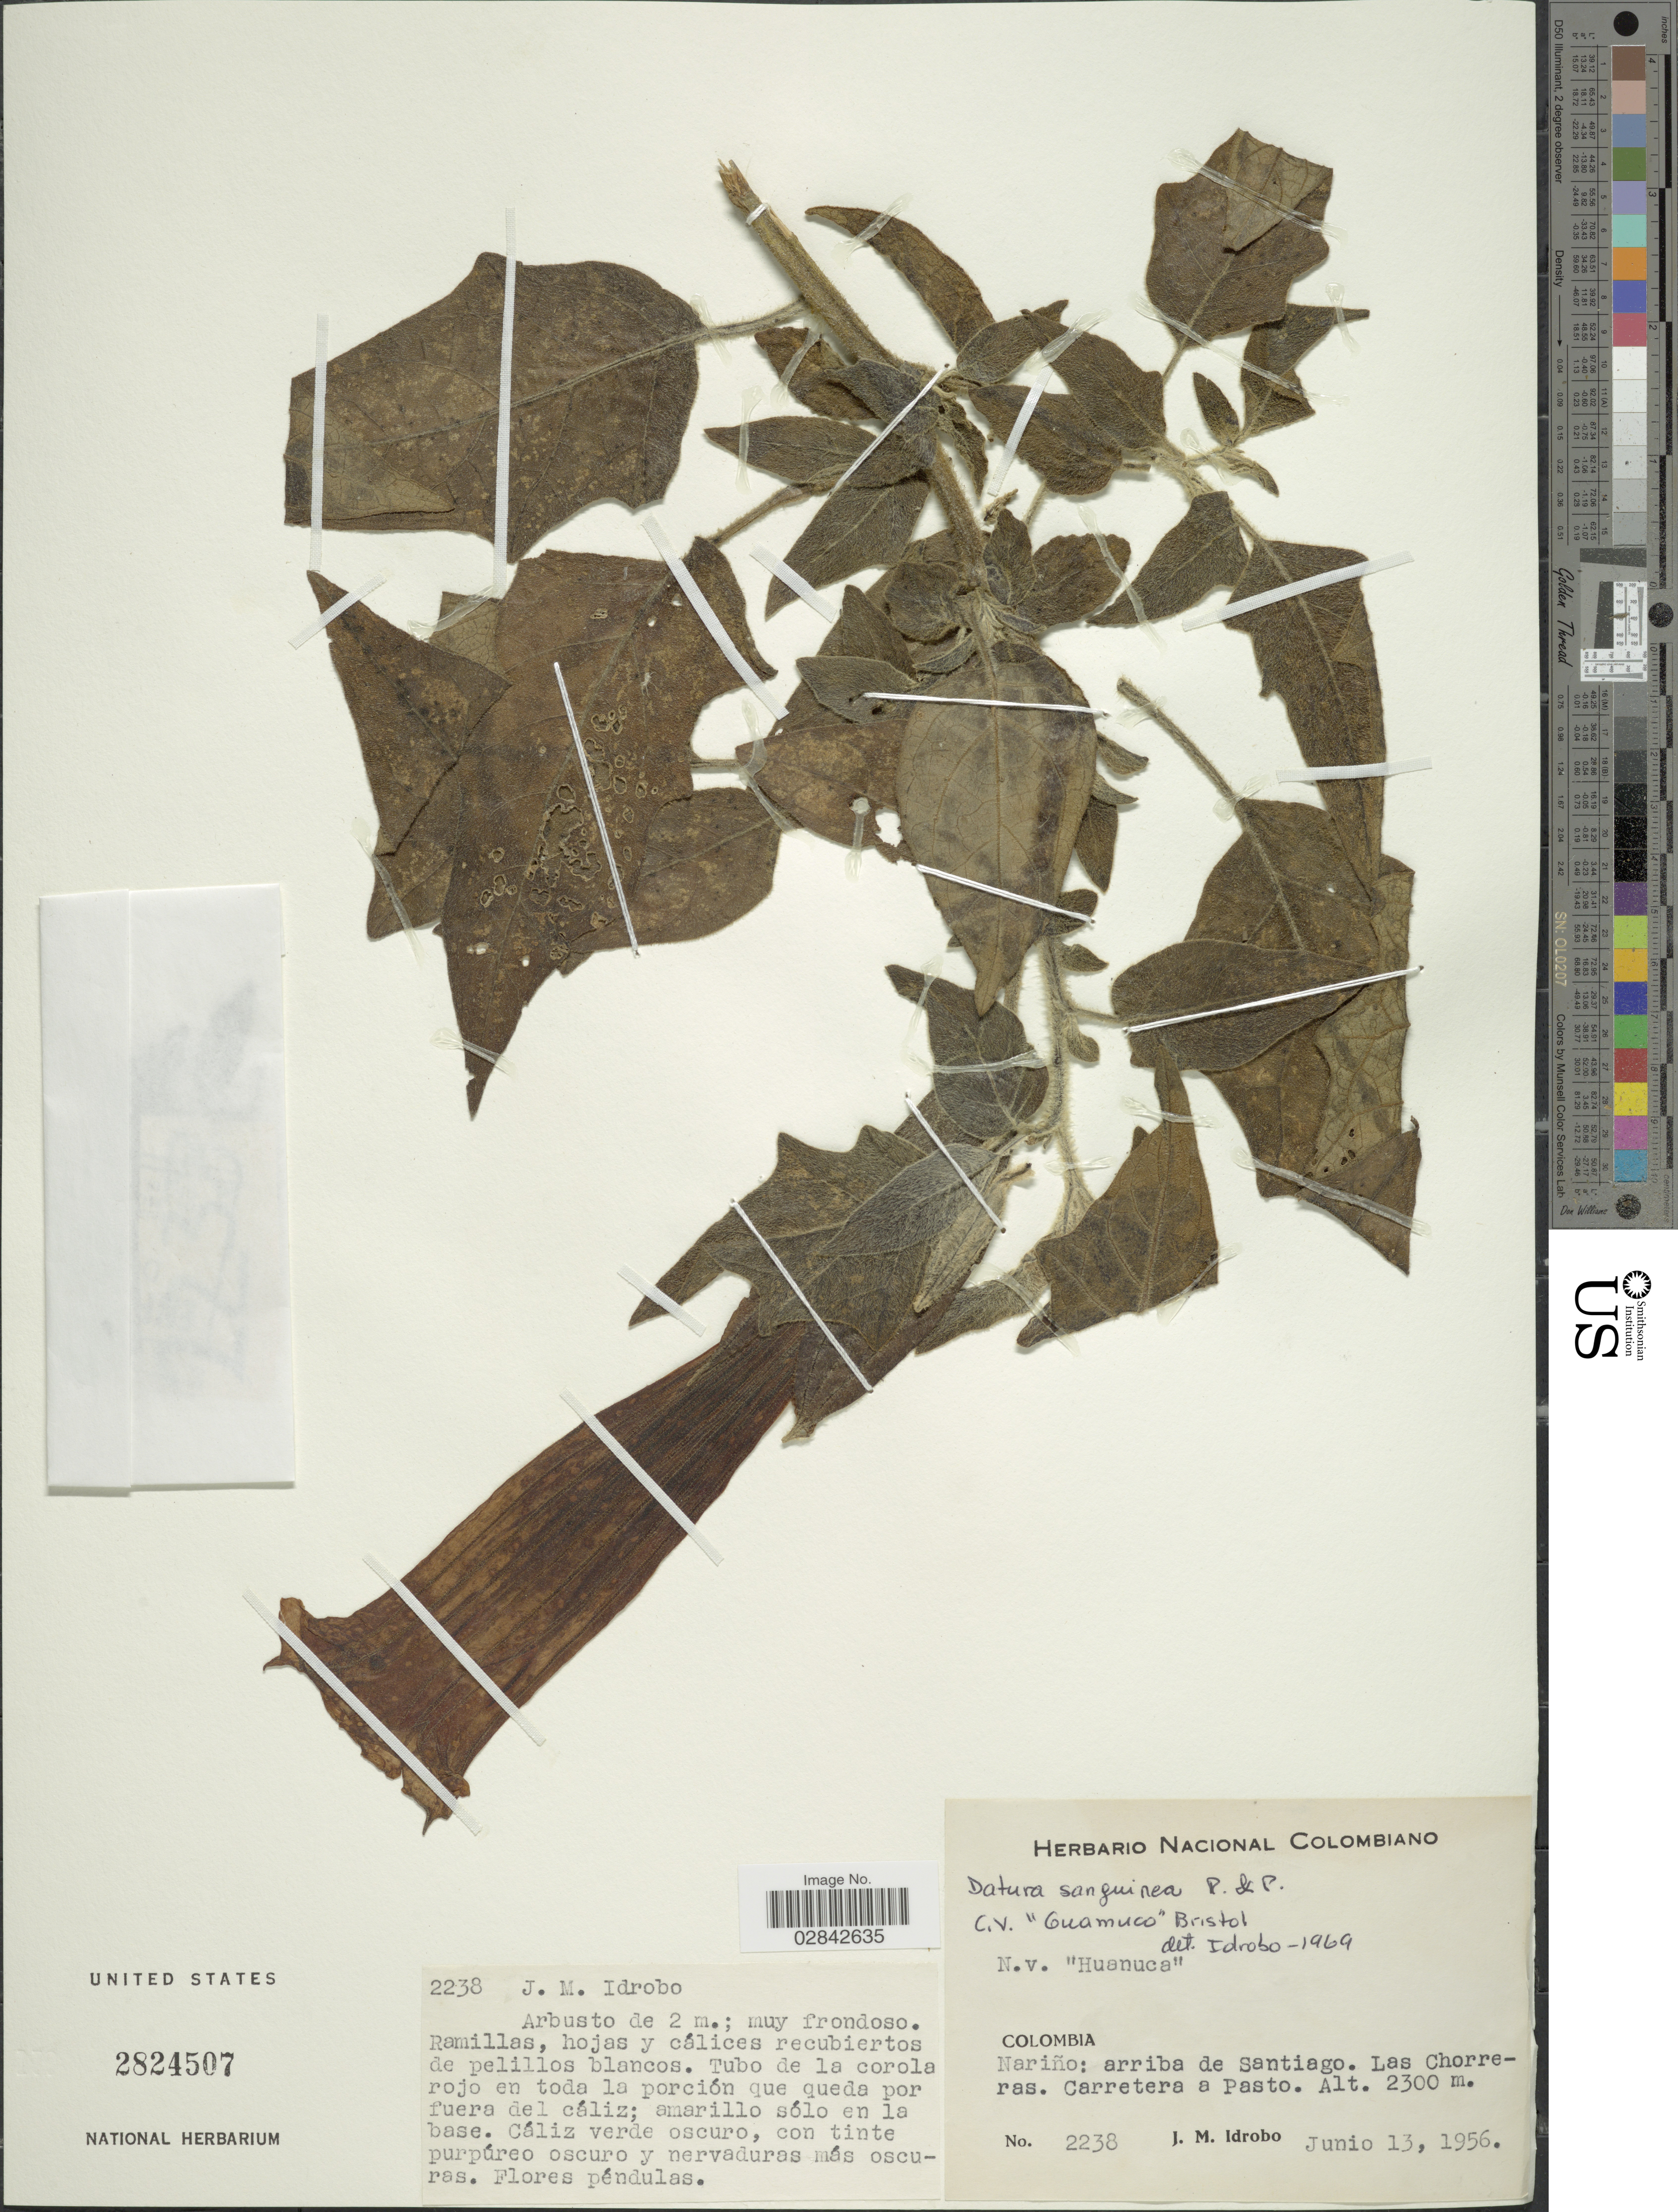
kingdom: Plantae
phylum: Tracheophyta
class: Magnoliopsida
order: Solanales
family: Solanaceae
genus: Brugmansia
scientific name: Brugmansia sanguinea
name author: (Ruiz & Pav.) D. Don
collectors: J. M. Idrobo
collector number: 2238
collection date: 1956-06-13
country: Colombia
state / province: Nariño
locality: Arriba de Santiago. Las Chorreras. Carretera a Pasto.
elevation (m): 2300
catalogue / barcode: US 2824507